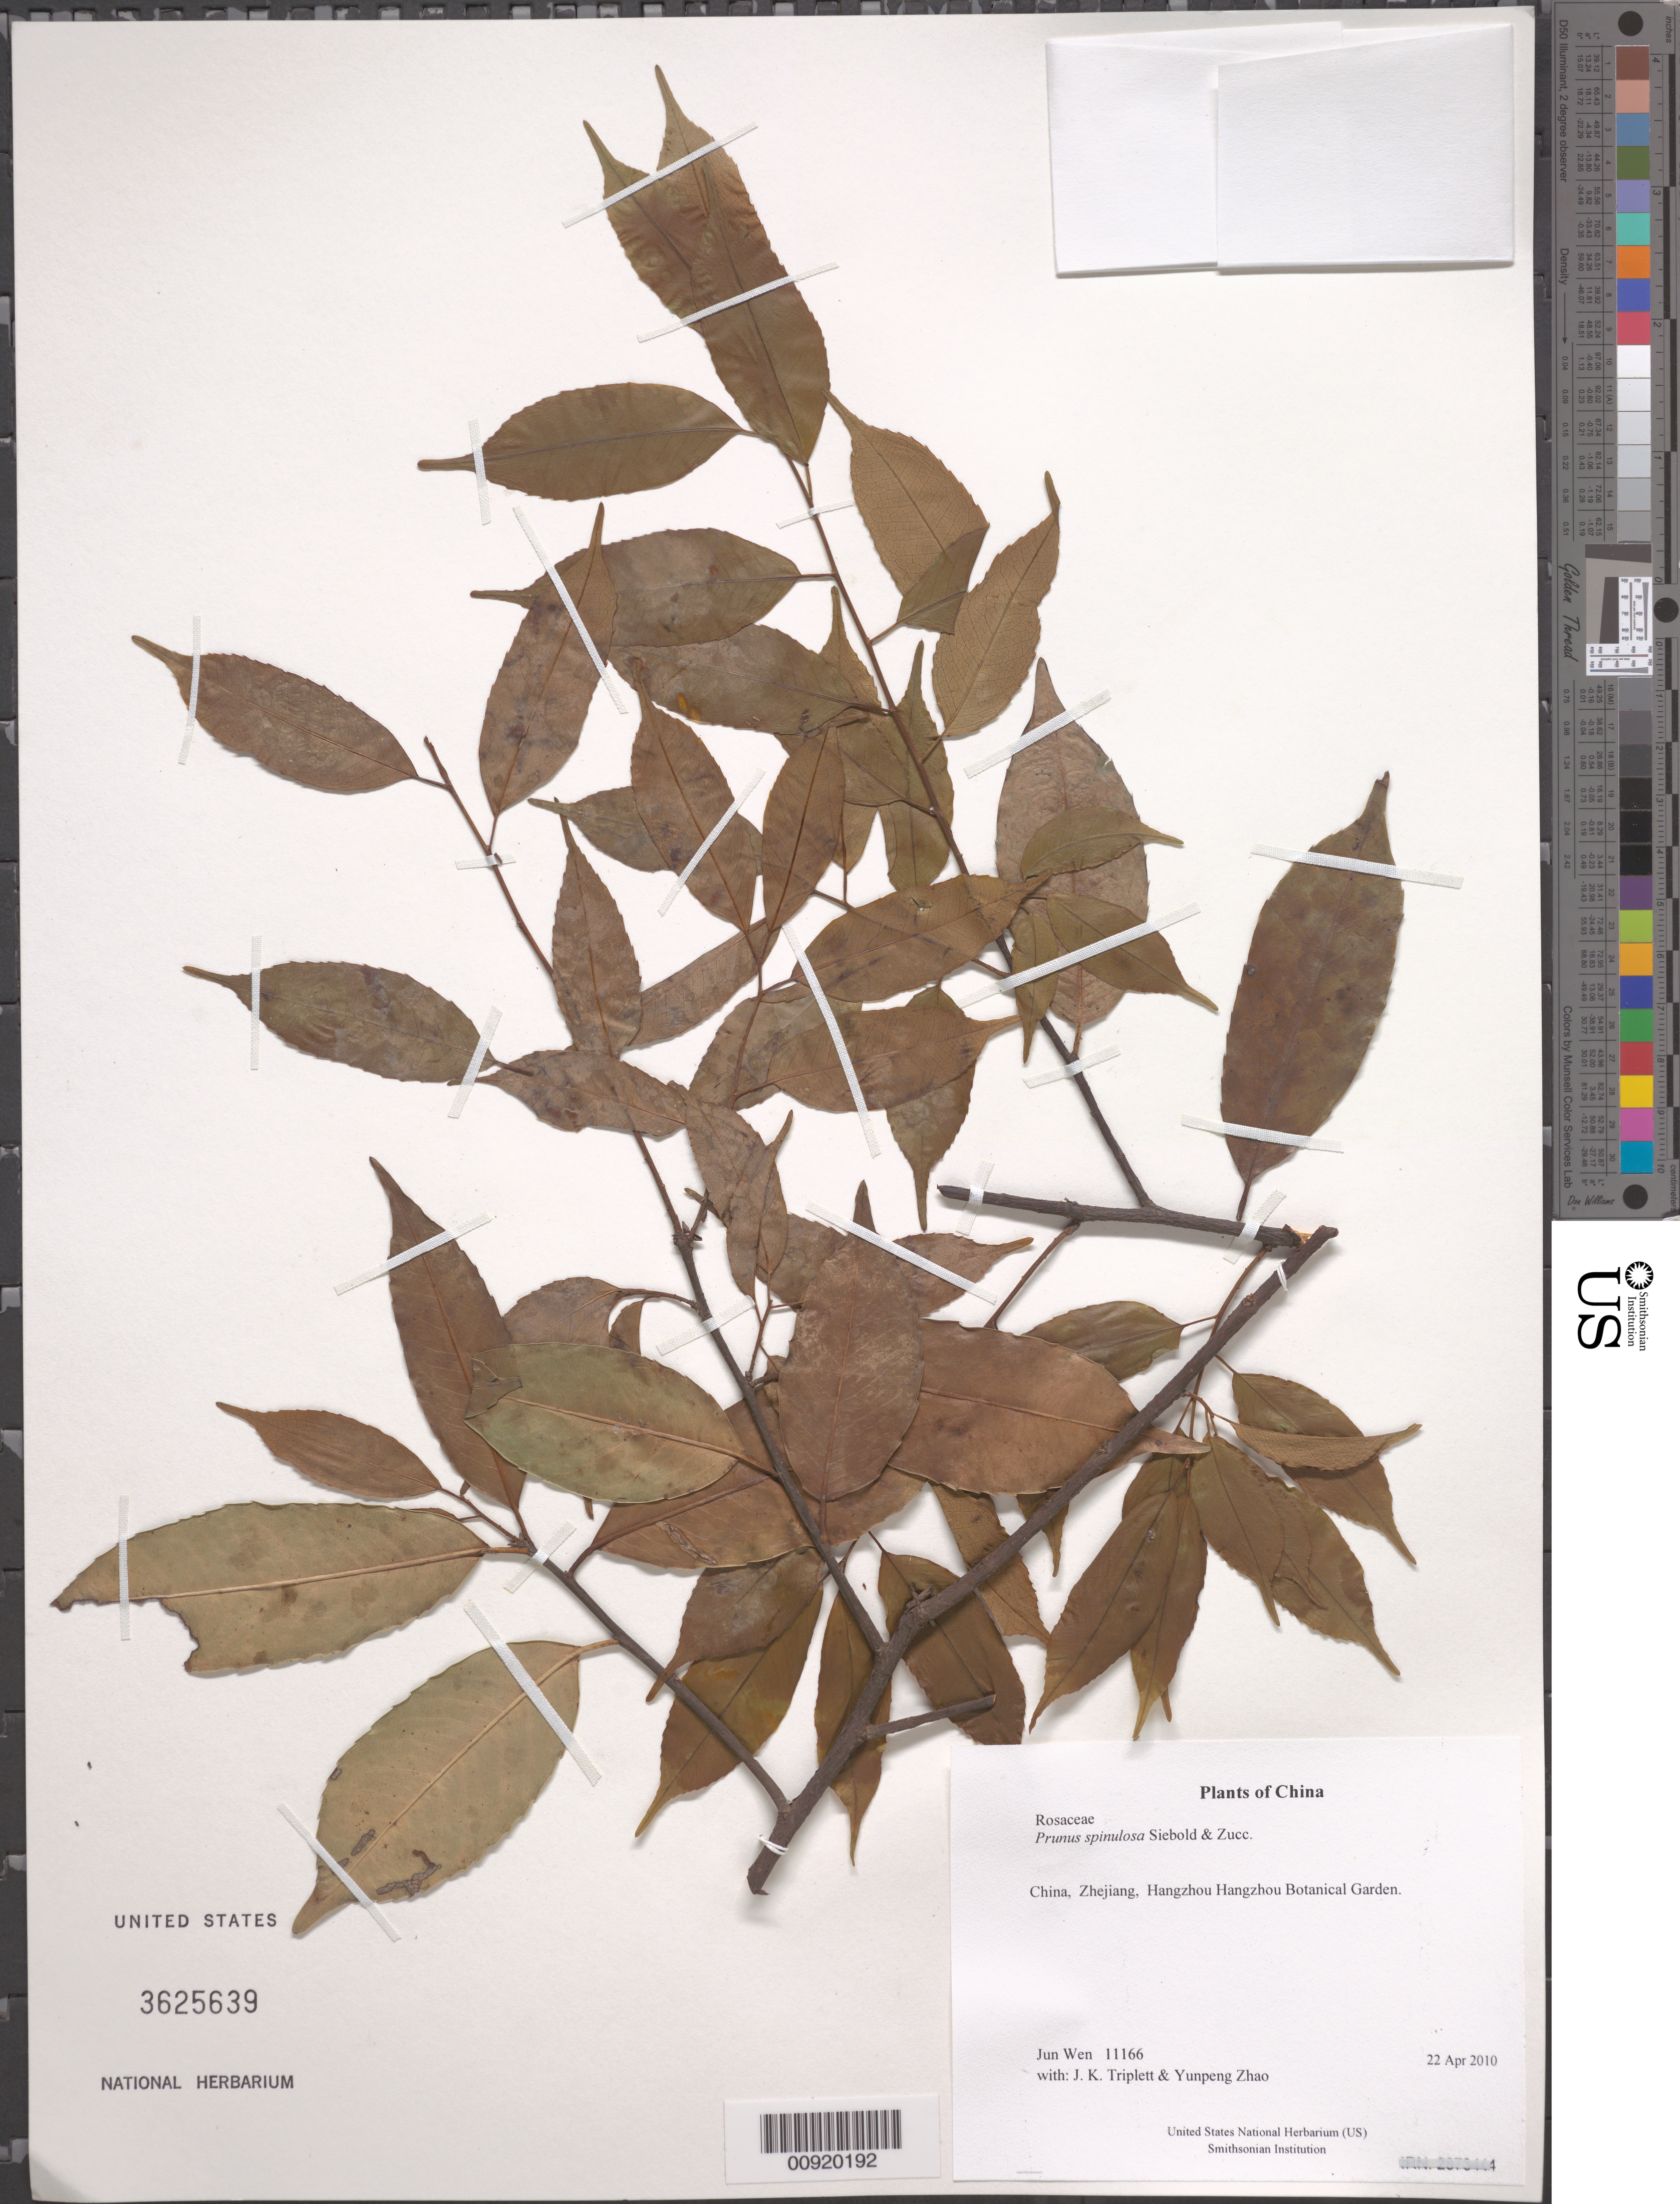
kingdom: Plantae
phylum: Tracheophyta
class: Magnoliopsida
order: Rosales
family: Rosaceae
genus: Prunus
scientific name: Prunus spinulosa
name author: Siebold & Zucc.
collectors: J. Wen, J. K. Triplett & Yunpeng Zhao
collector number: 11166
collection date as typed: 22 Apr 2010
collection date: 2010-04-22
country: China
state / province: Zhejiang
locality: Hangzhou Hangzhou Botanical Garden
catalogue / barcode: US 3625639